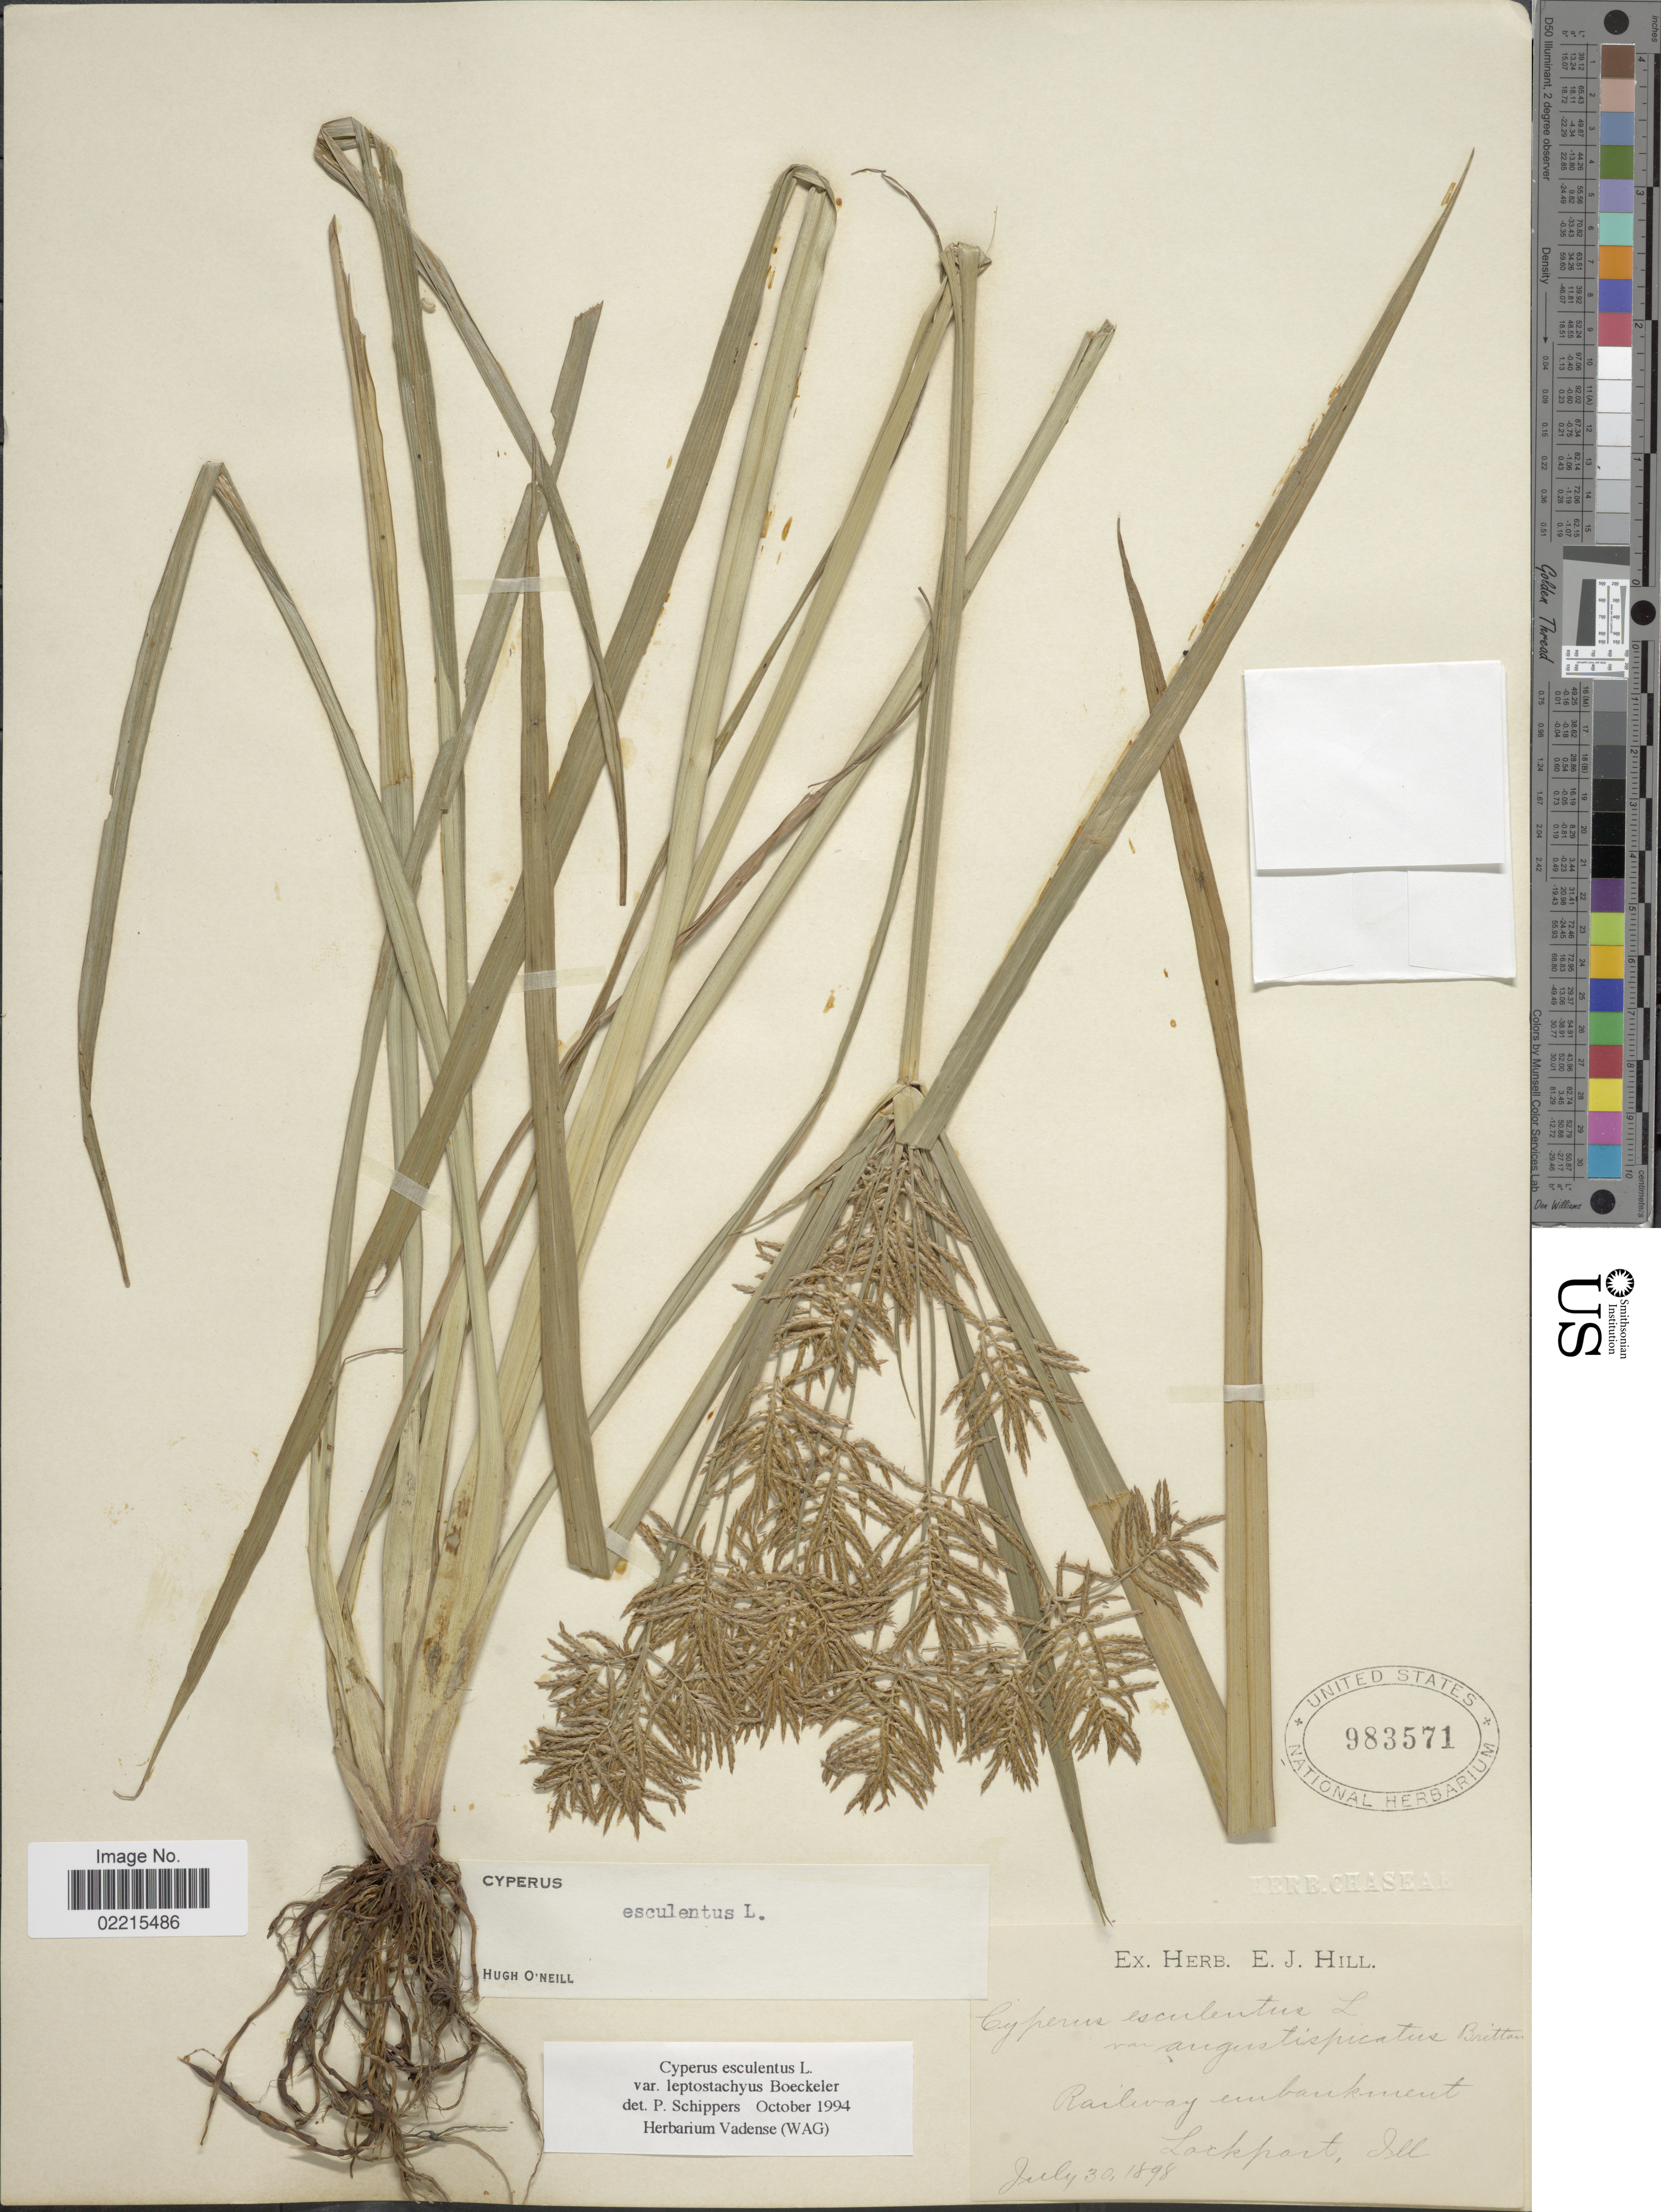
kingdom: Plantae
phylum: Tracheophyta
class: Liliopsida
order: Poales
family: Cyperaceae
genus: Cyperus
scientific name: Cyperus esculentus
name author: L.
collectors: ex herb. E.J. Hill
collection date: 1898-07-30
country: United States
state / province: Illinois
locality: Railway embankment, Lockport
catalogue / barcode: US 983571